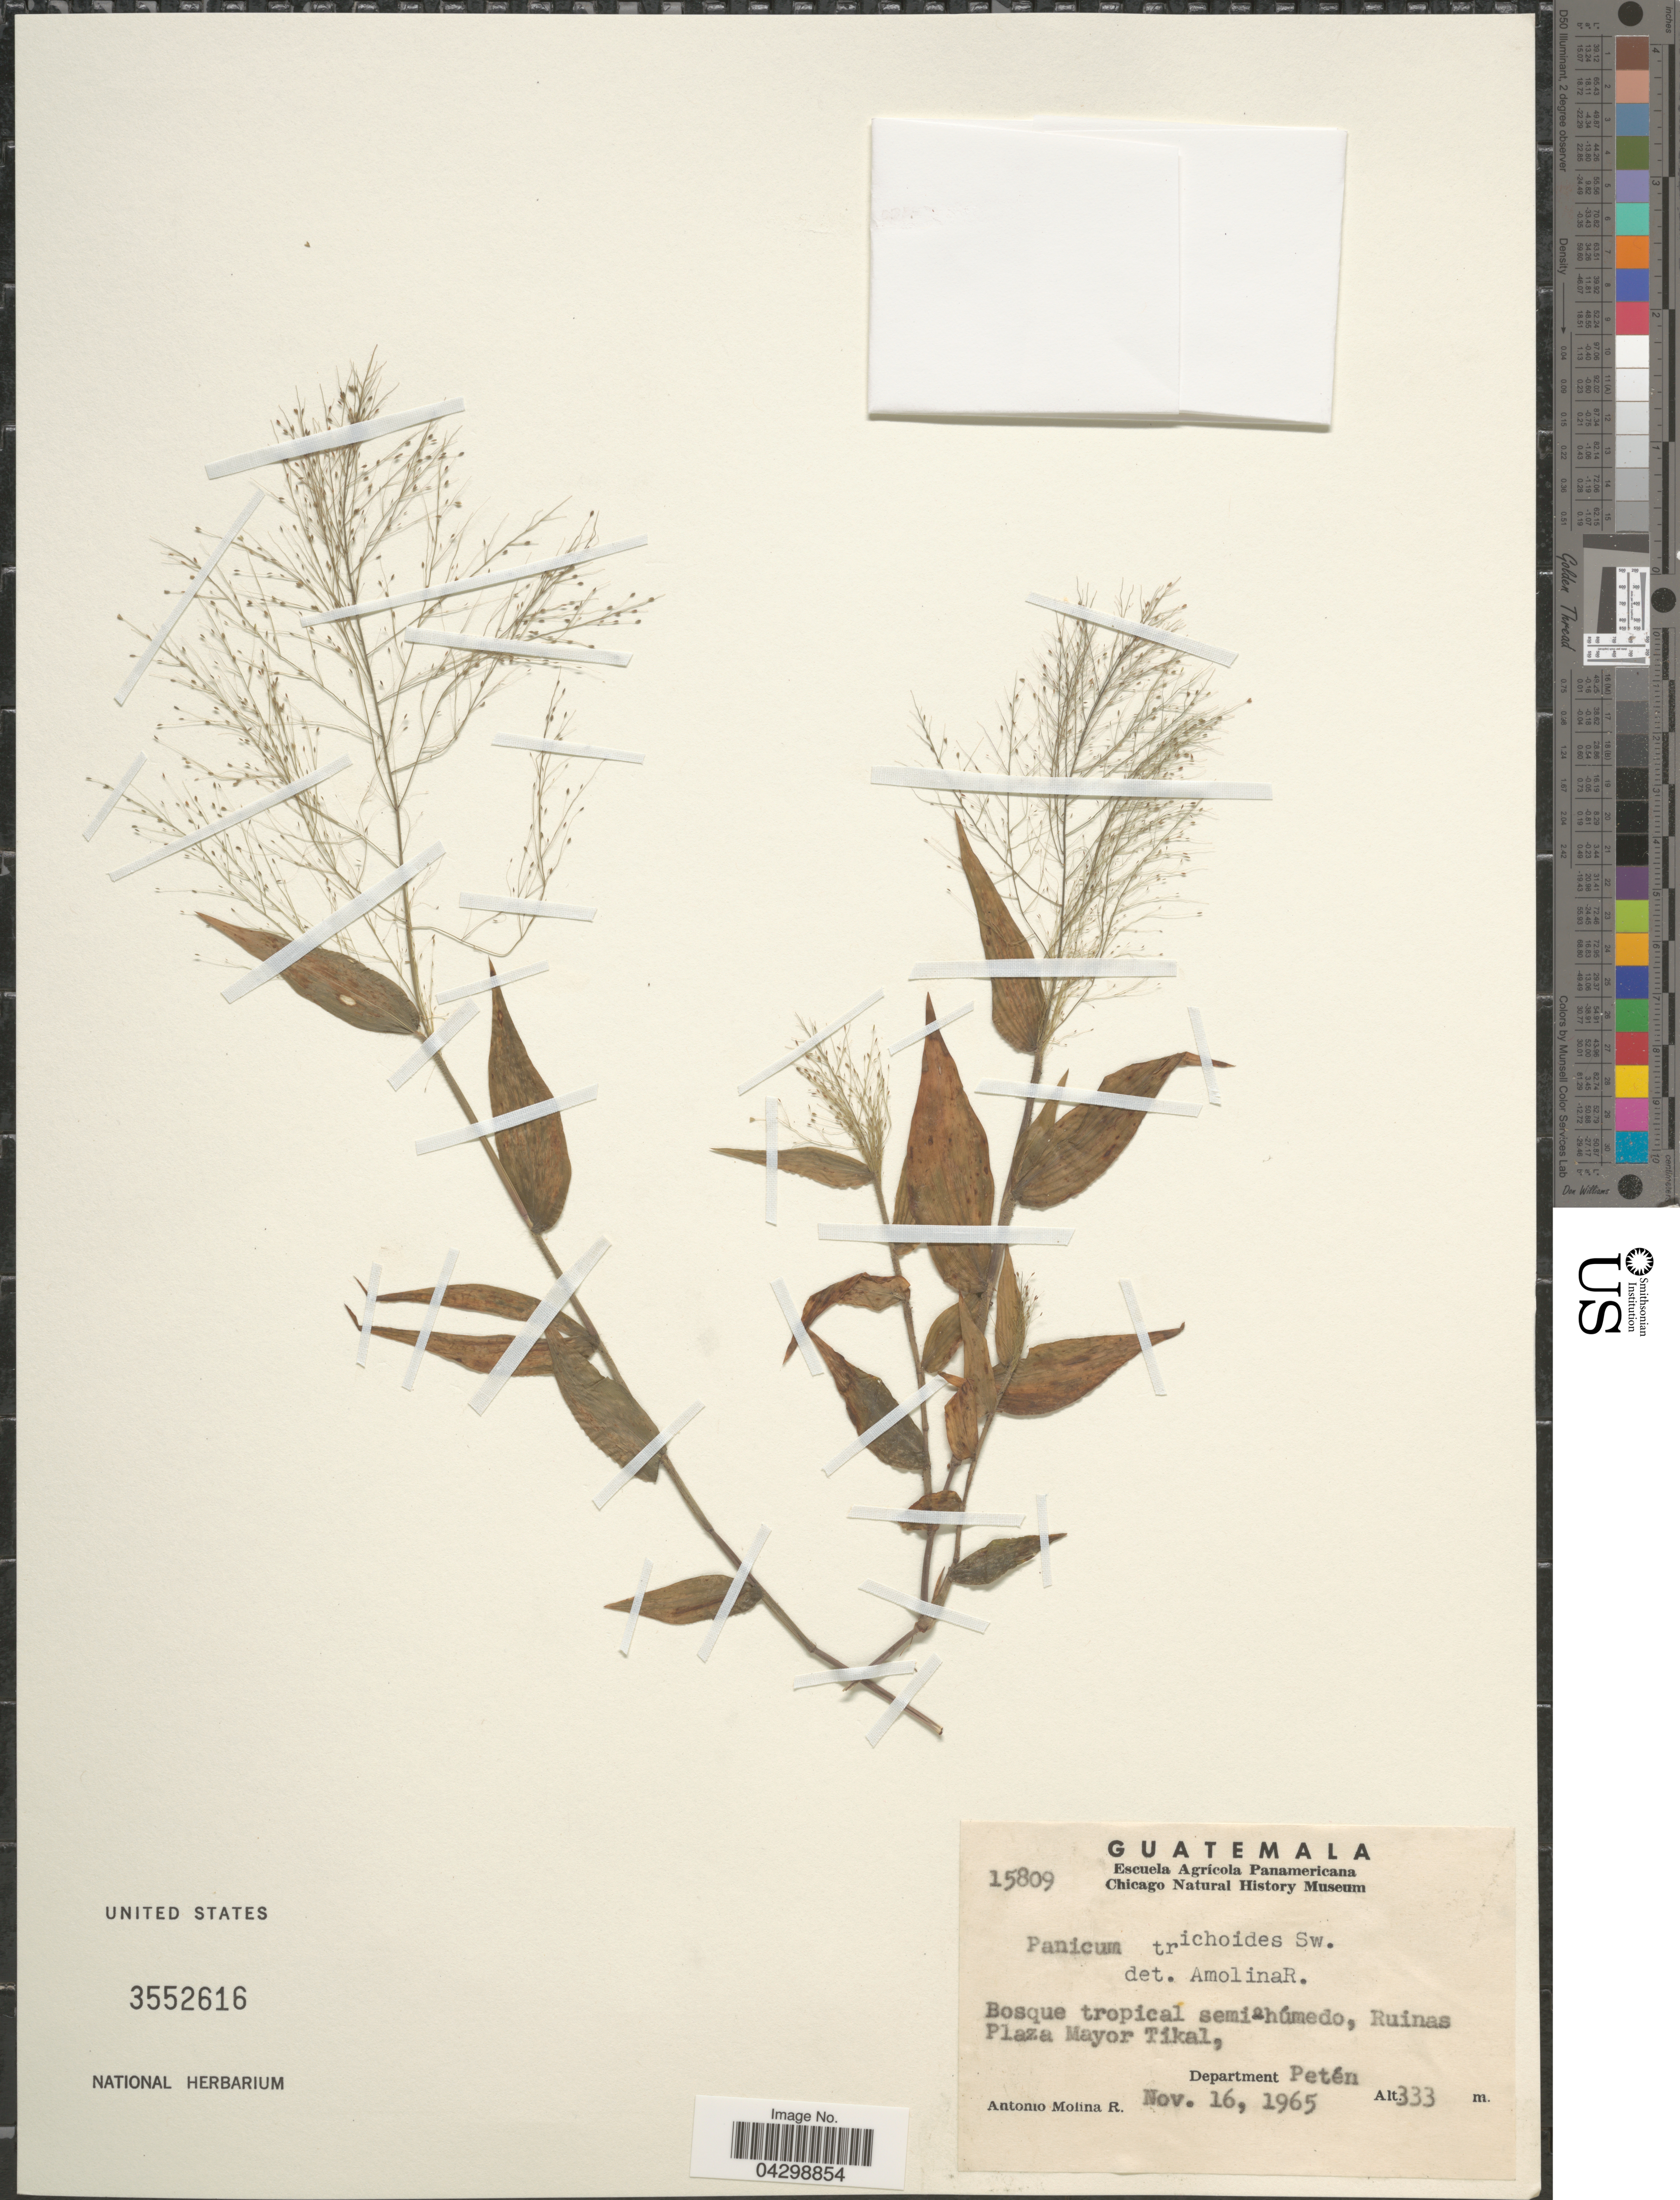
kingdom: Plantae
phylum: Tracheophyta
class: Liliopsida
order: Poales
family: Poaceae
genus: Panicum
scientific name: Panicum trichoides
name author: Sw.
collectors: A. Molina R.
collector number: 15809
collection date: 1965-11-16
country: Guatemala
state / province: El Peten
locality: Bosque tropical semi°húmedo, Ruinas Plaza Mayor Tikal, Department Petén.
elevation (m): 333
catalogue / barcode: US 3552616